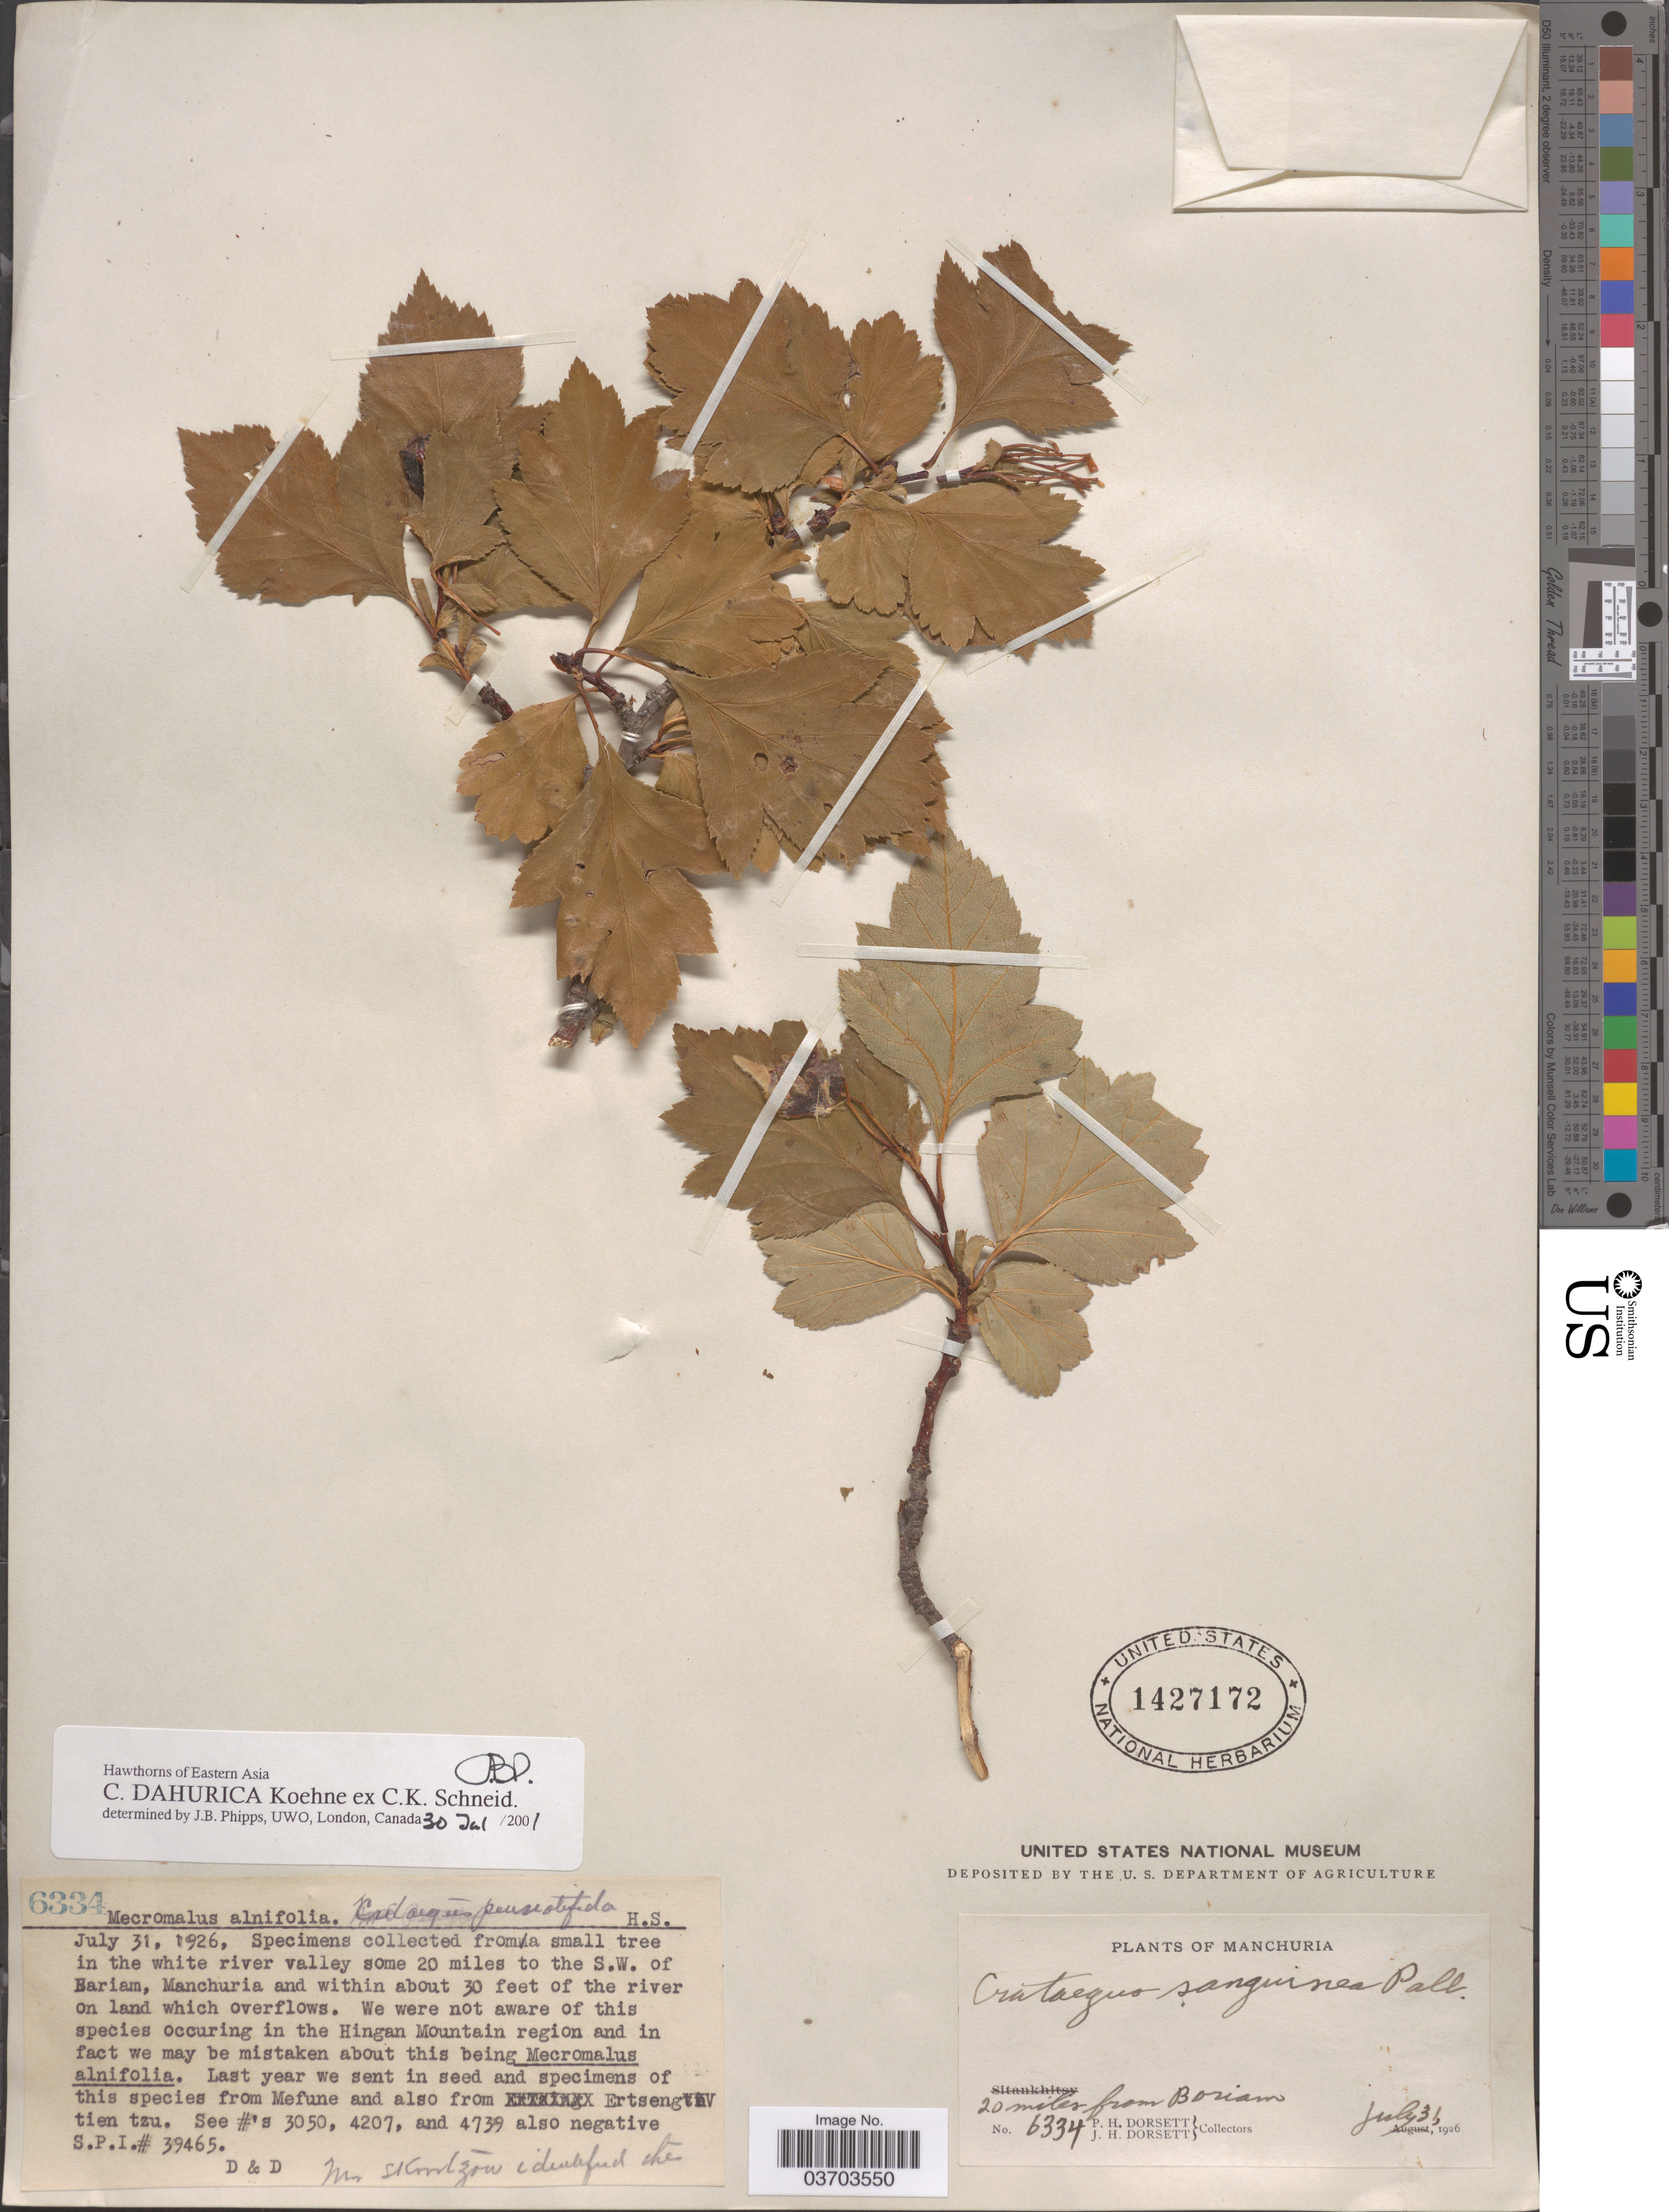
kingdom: Plantae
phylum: Tracheophyta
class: Magnoliopsida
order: Rosales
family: Rosaceae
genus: Crataegus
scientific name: Crataegus dahurica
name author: Koehne ex C.K. Schneid.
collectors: P. H. Dorsett & J. Dorsett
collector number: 6334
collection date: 1926-07-31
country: China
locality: Manchuria. 20 miles from Boriam. In the white river valley some 20 miles to the S.W. of Bariam [interpreted], Manchuria and within about 30 feet of the river on land which overflows. Hingan Mountain region [unsure placement].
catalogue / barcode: US 1427172